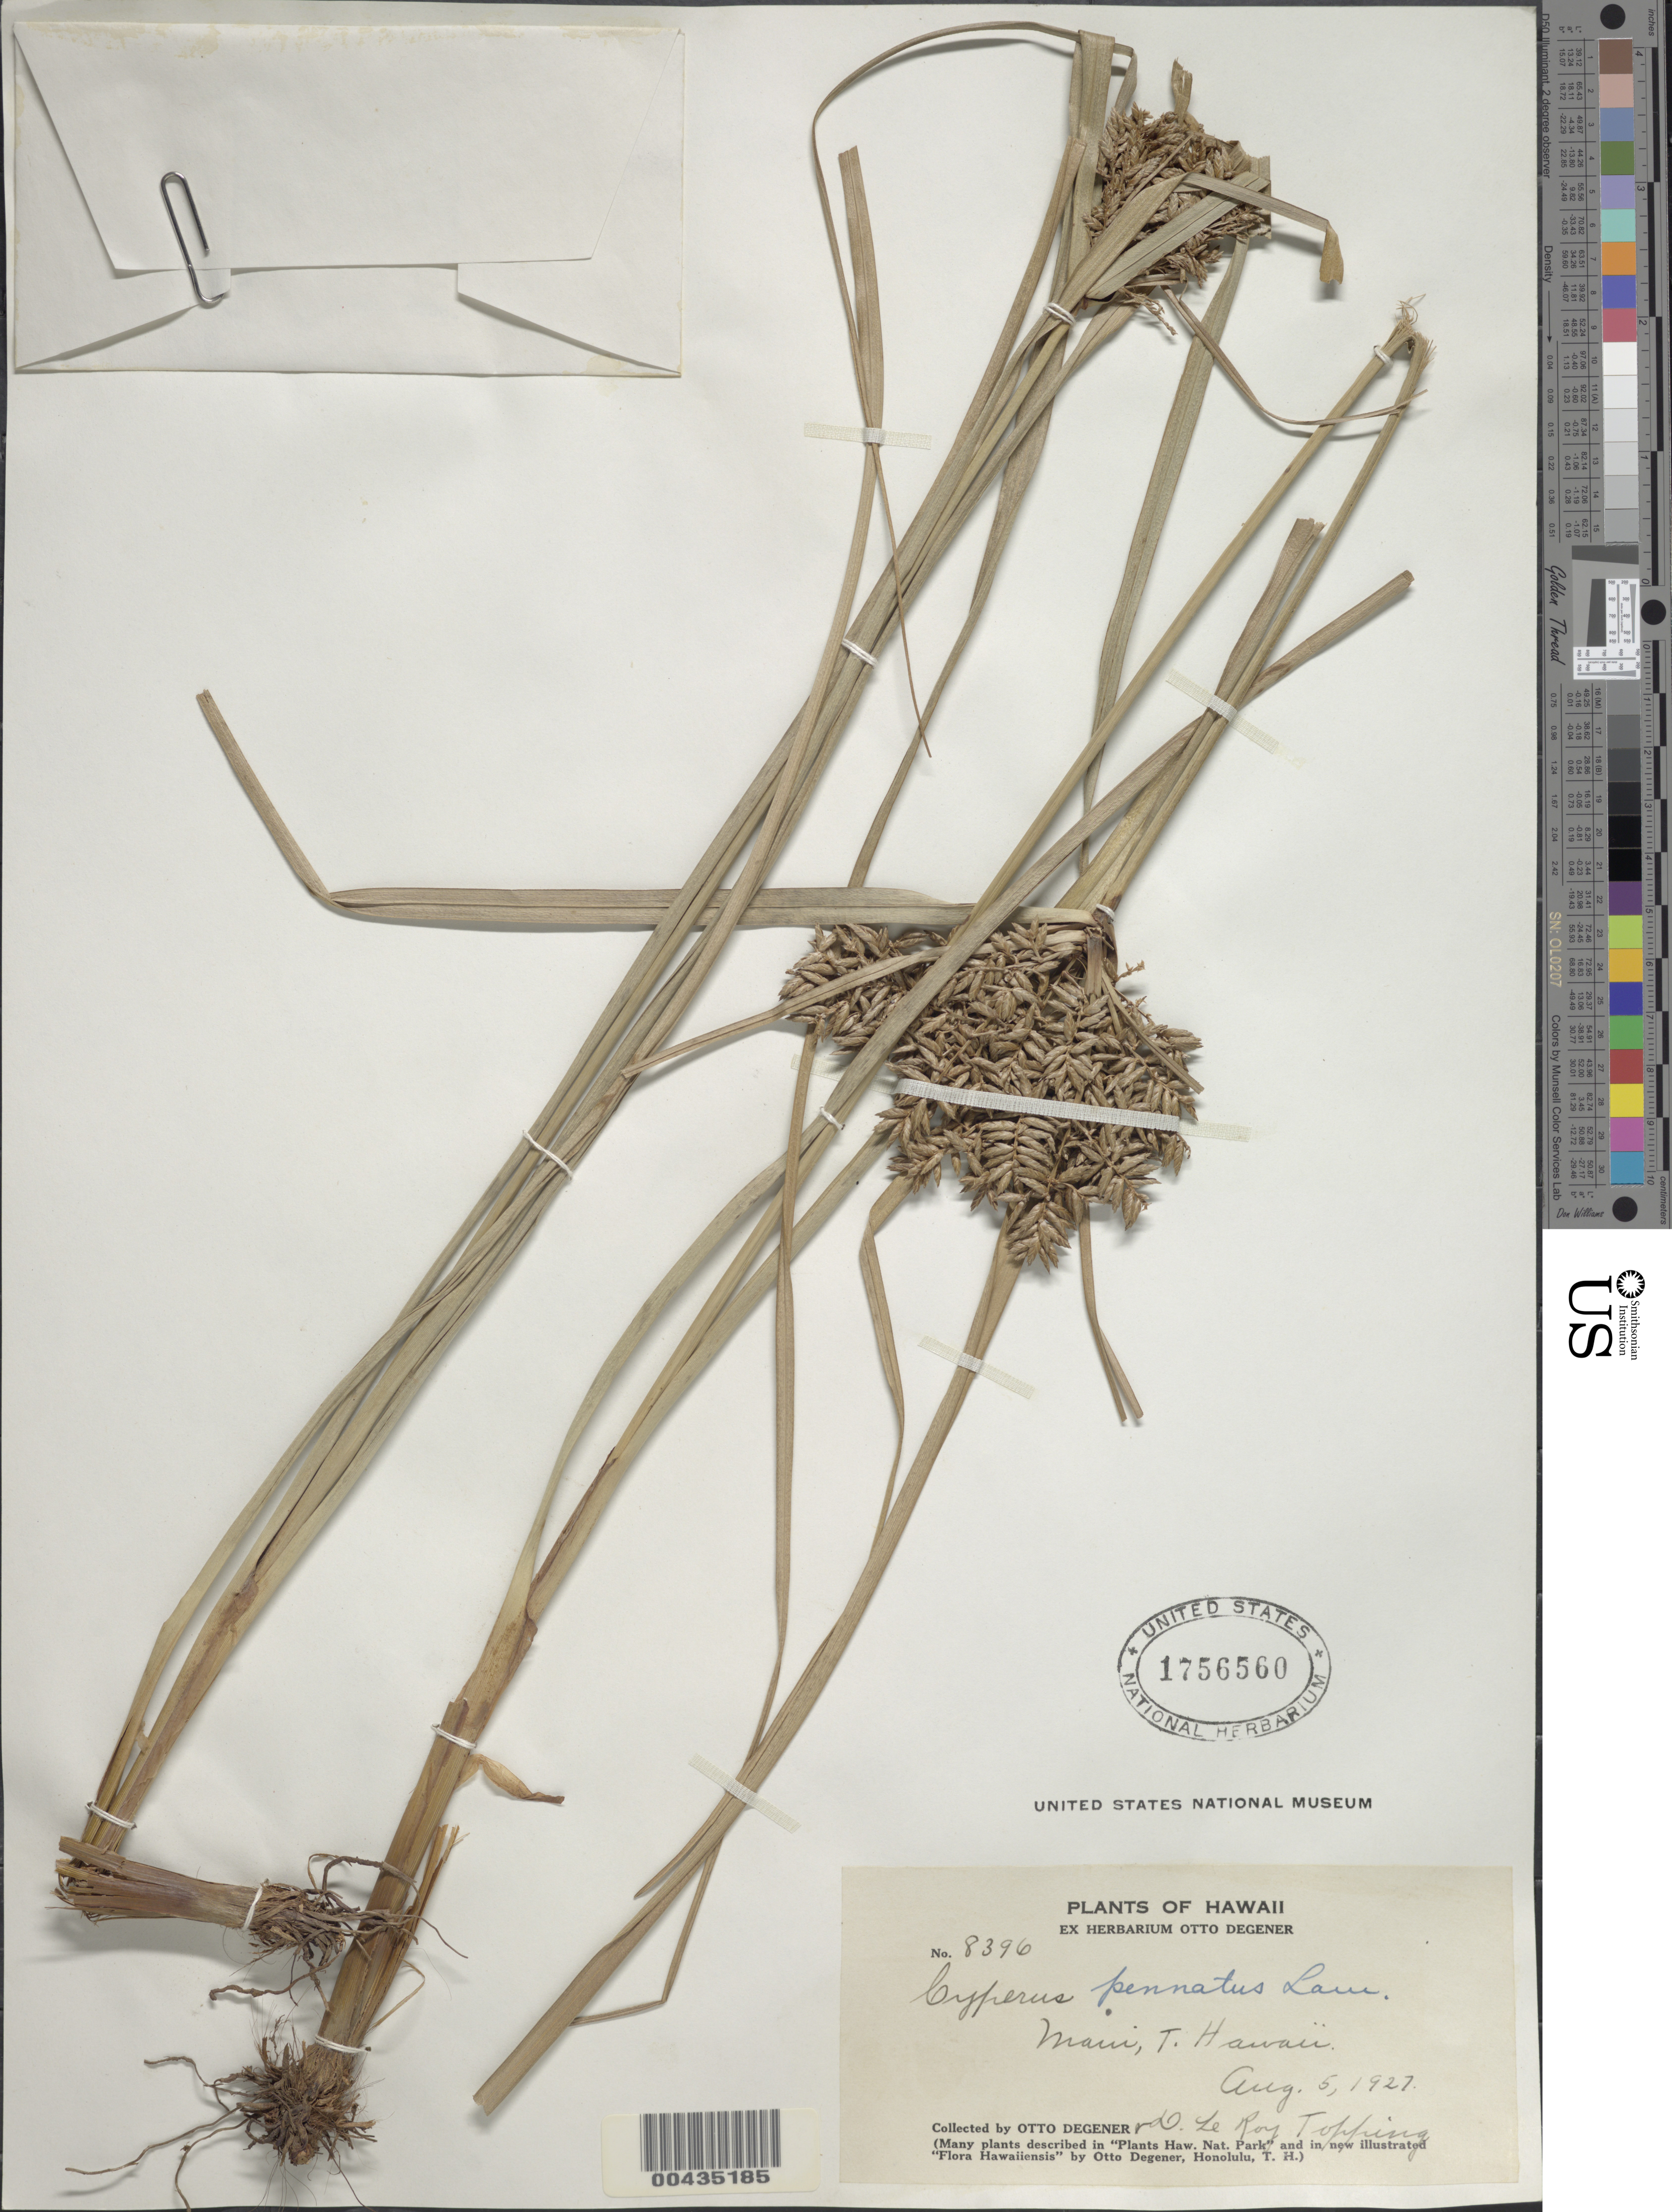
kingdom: Plantae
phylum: Tracheophyta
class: Liliopsida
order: Poales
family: Cyperaceae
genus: Cyperus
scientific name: Cyperus javanicus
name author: Houtt.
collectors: O. Degener & D. L. Topping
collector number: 8396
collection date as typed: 5 Aug 1927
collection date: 1927-08-05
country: United States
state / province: Hawaii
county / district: Maui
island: Maui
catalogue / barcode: US 1756560